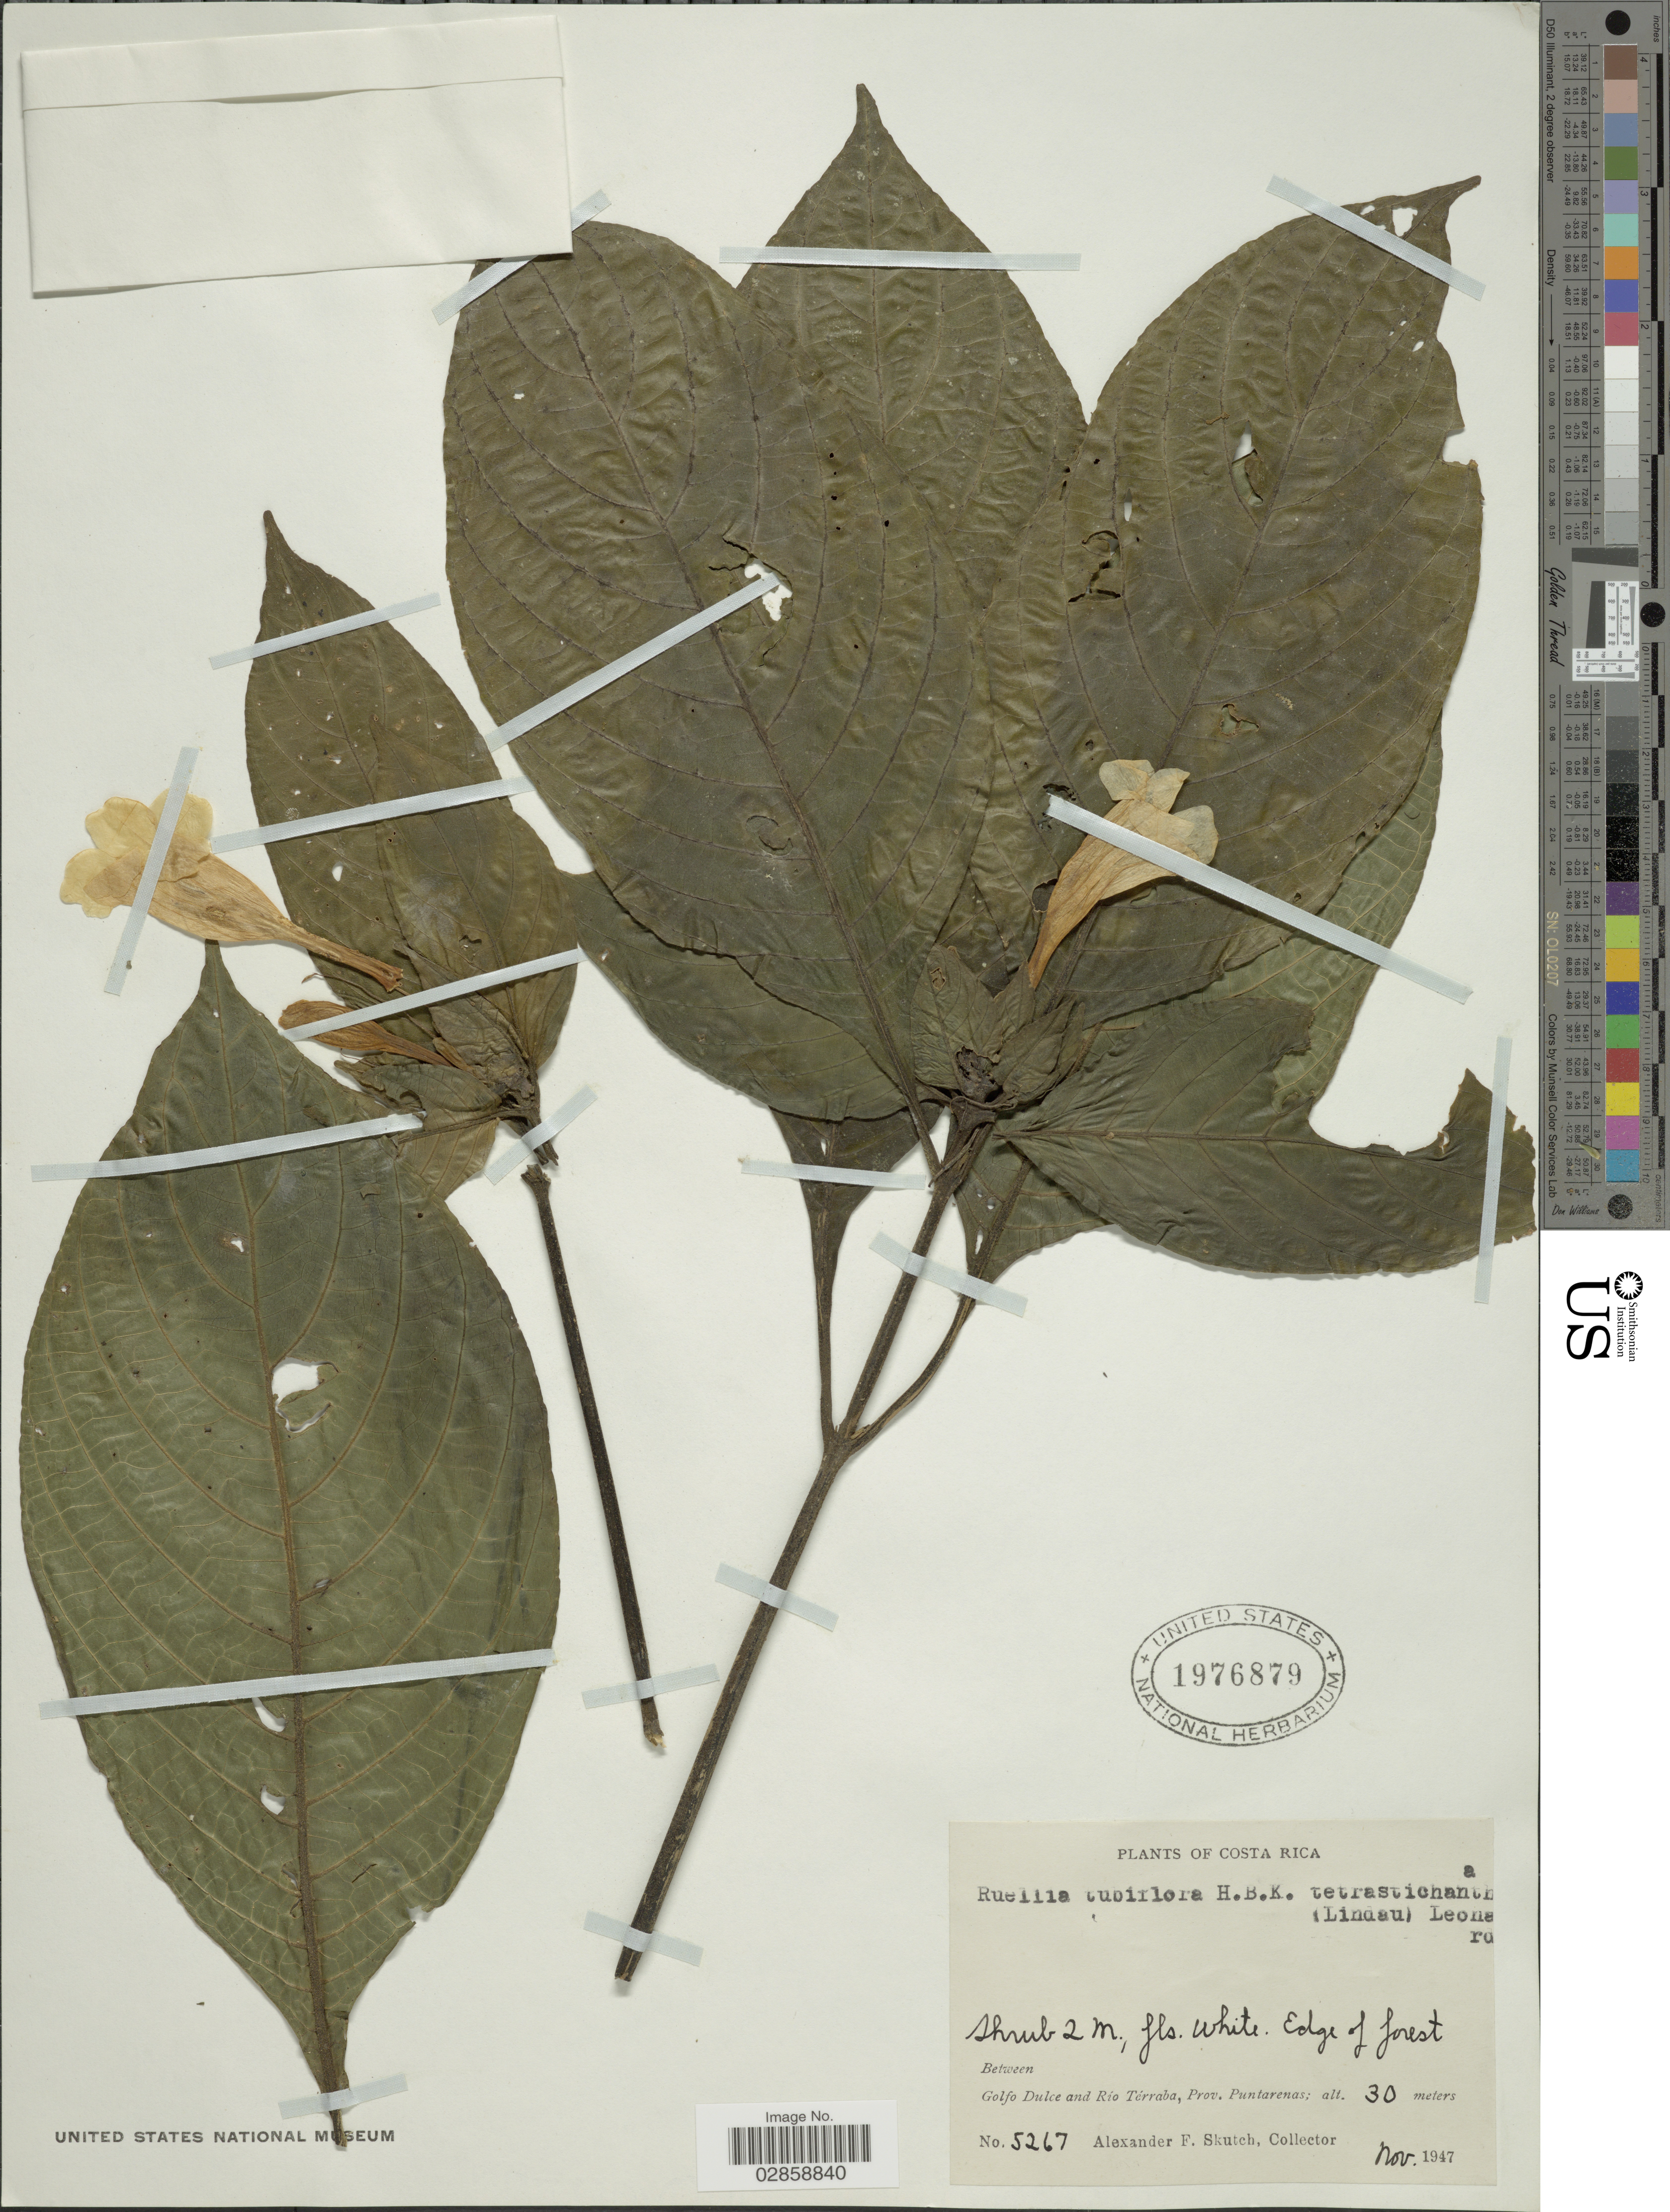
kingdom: Plantae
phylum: Tracheophyta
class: Magnoliopsida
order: Lamiales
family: Acanthaceae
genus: Ruellia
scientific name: Ruellia tubiflora var. tetrastichantha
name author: Kunth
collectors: A. F. Skutch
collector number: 5267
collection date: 1947-11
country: Costa Rica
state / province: Puntarenas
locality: Between Golfo and Río Térraba.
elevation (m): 30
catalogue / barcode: US 1976879